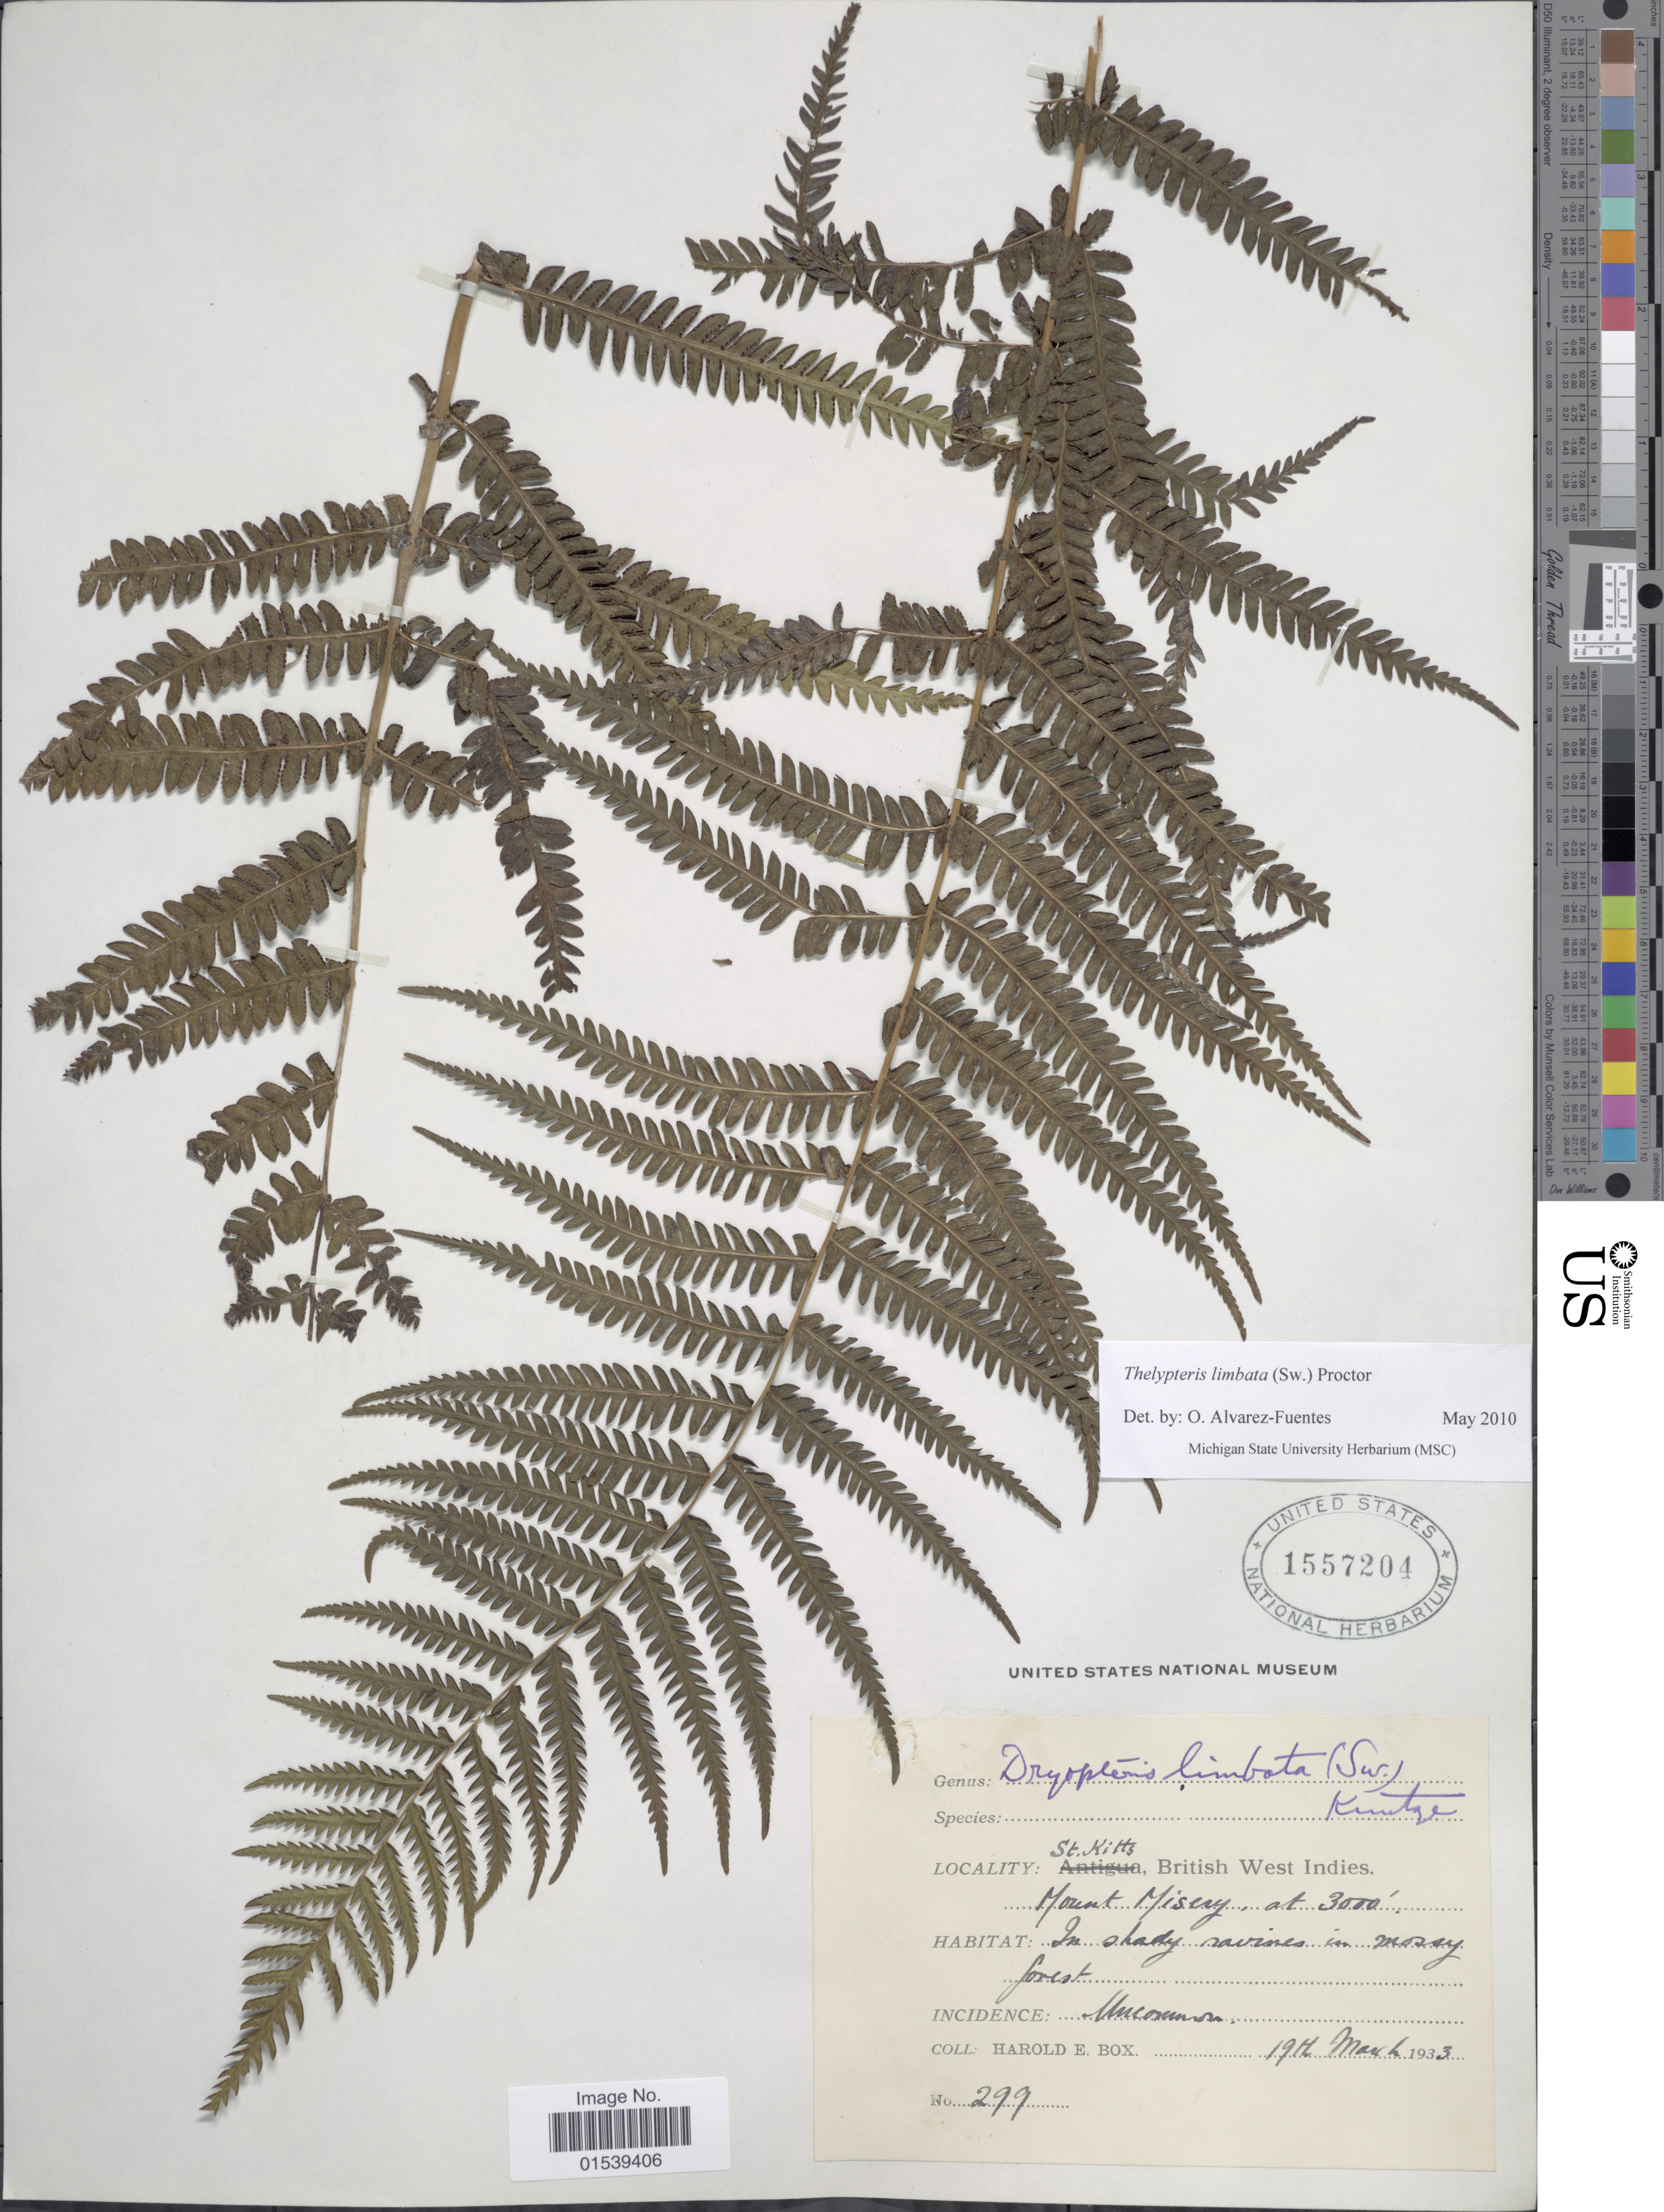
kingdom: Plantae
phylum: Tracheophyta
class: Polypodiopsida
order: Polypodiales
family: Thelypteridaceae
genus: Amauropelta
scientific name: Amauropelta limbata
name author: (Sw.) Pic. Serm.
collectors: H. E. Box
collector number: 299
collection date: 1933-03-19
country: St. Christopher-Nevis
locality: St. Kitts, British West Indies, Mount Misery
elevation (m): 914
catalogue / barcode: US 1557204